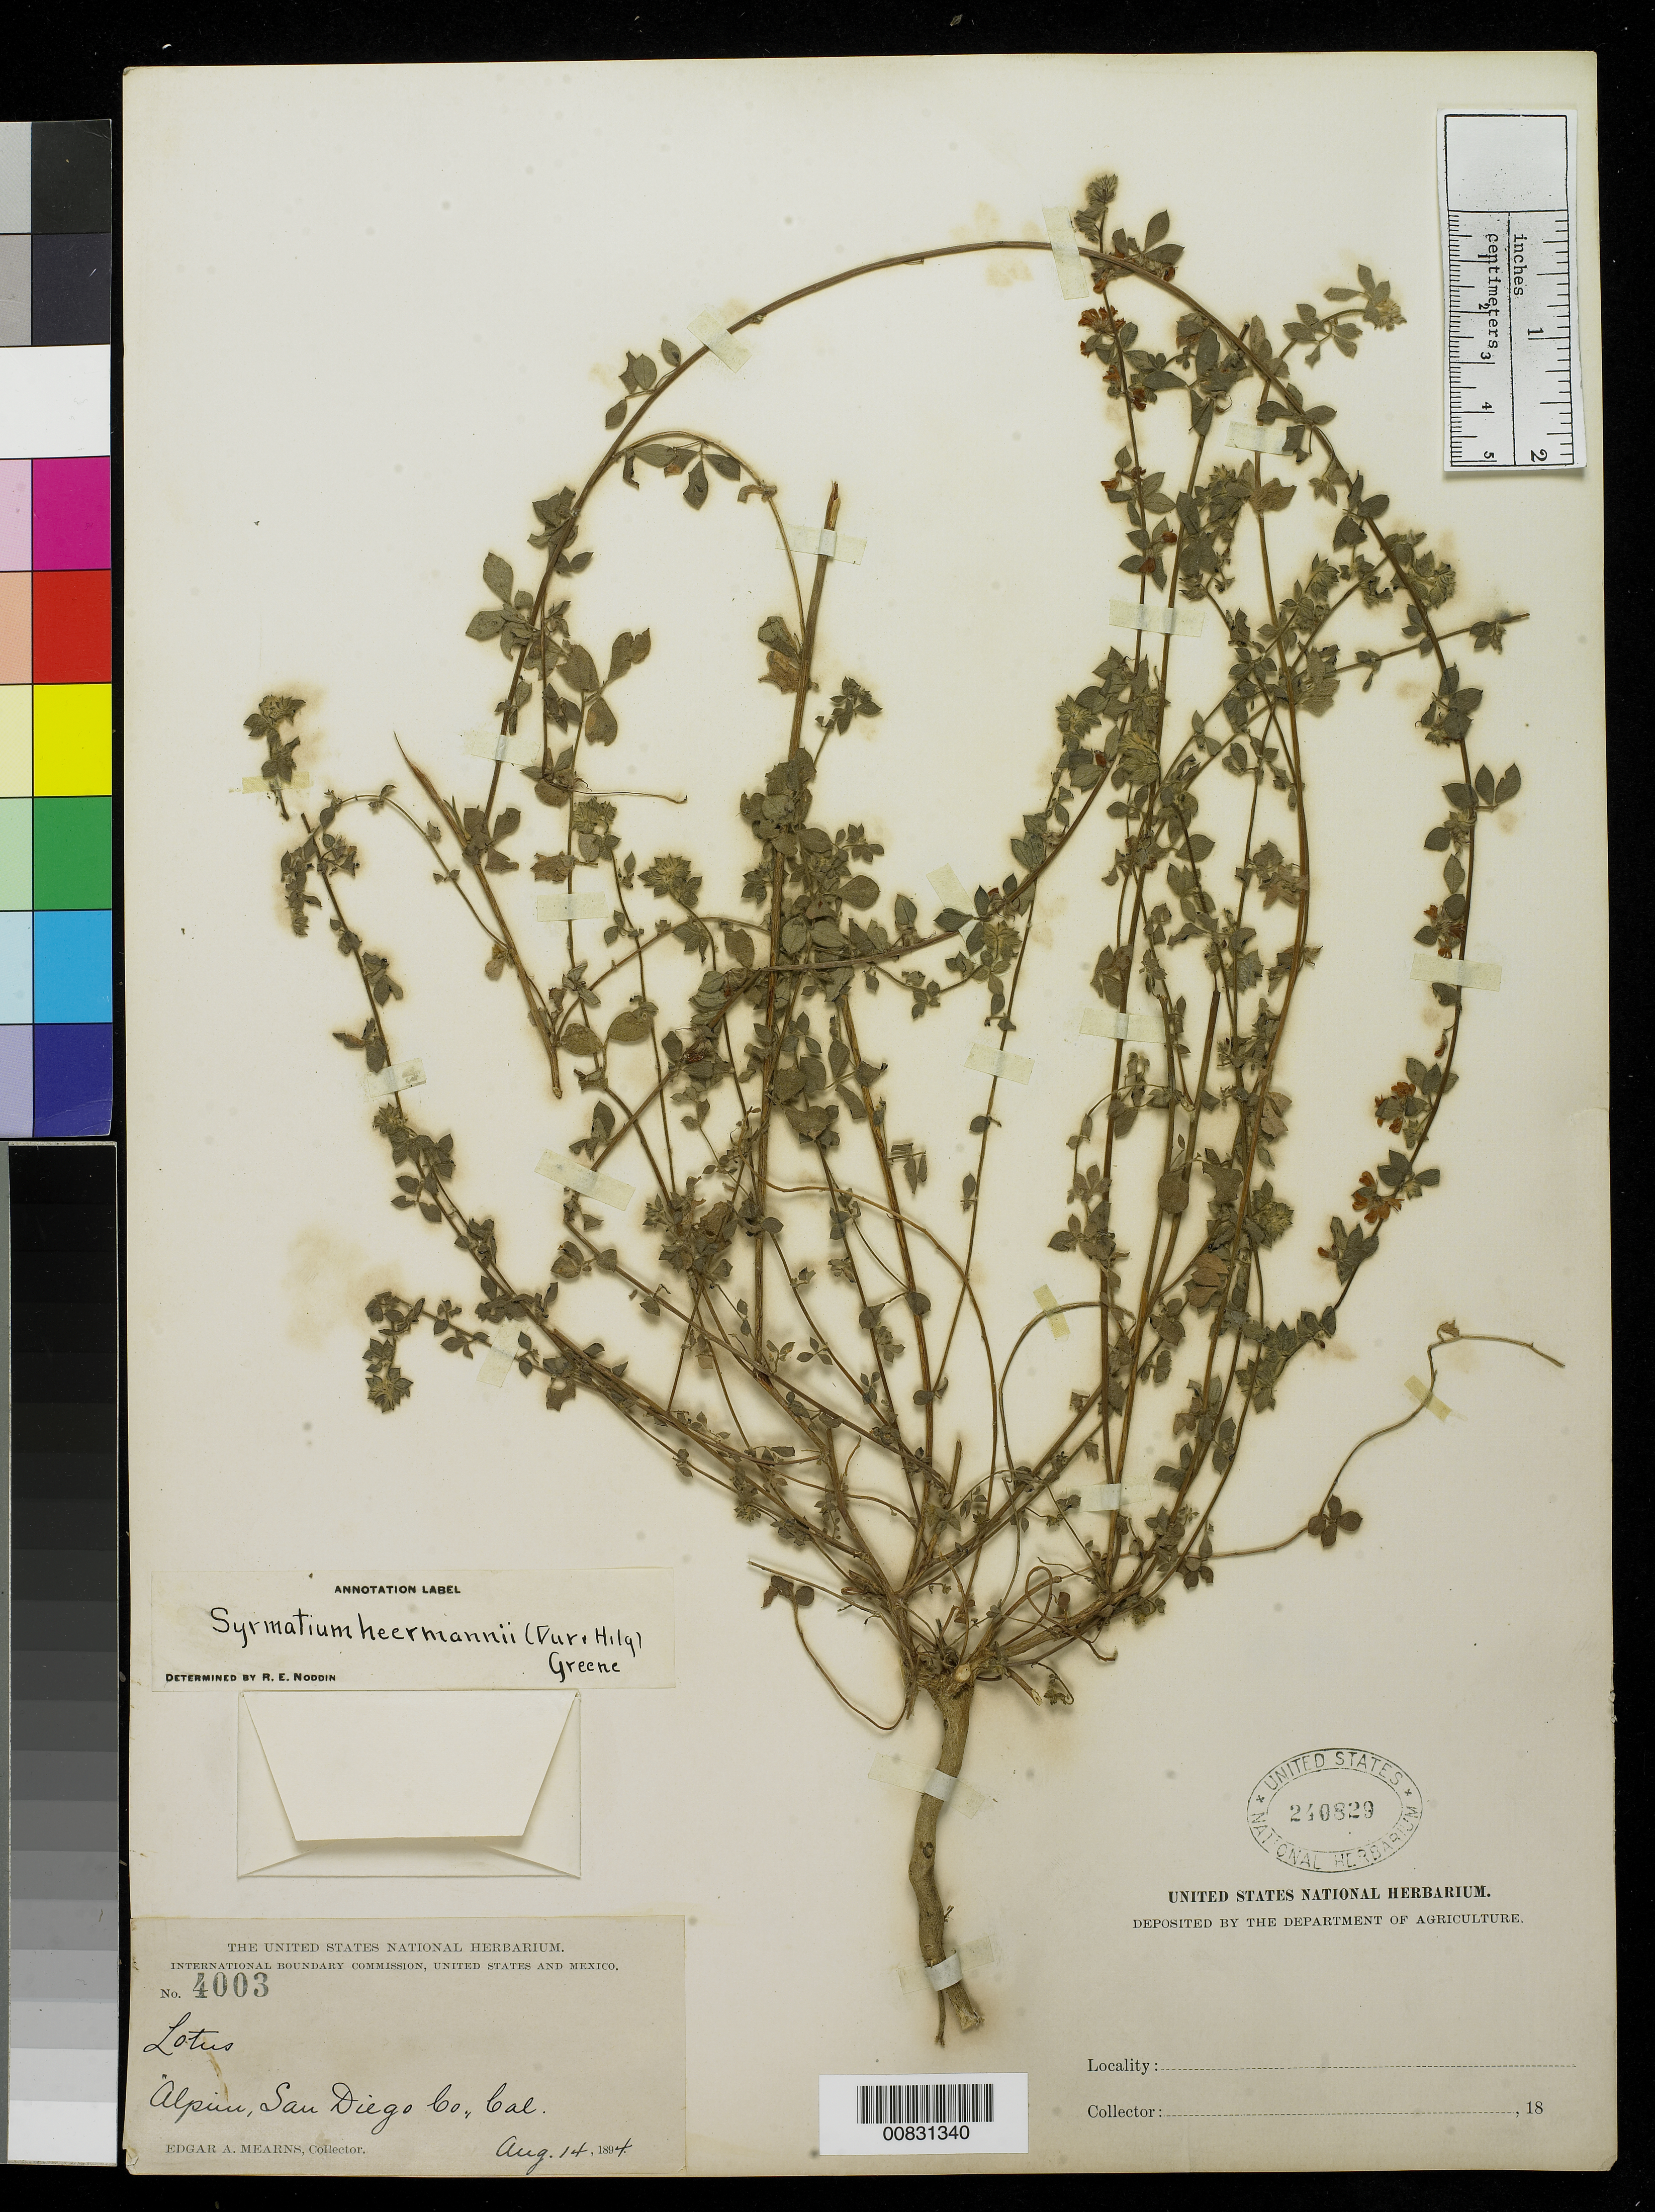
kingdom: Plantae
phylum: Tracheophyta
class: Magnoliopsida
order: Fabales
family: Fabaceae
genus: Syrmatium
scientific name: Syrmatium tomentosum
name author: (Hook. & Arn.) Vogel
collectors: E. A. Mearns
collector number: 4003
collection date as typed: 14 Aug 1894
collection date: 1894-08-14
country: United States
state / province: California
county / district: San Diego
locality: Alpine, San Diego County, California.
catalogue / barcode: US 240829